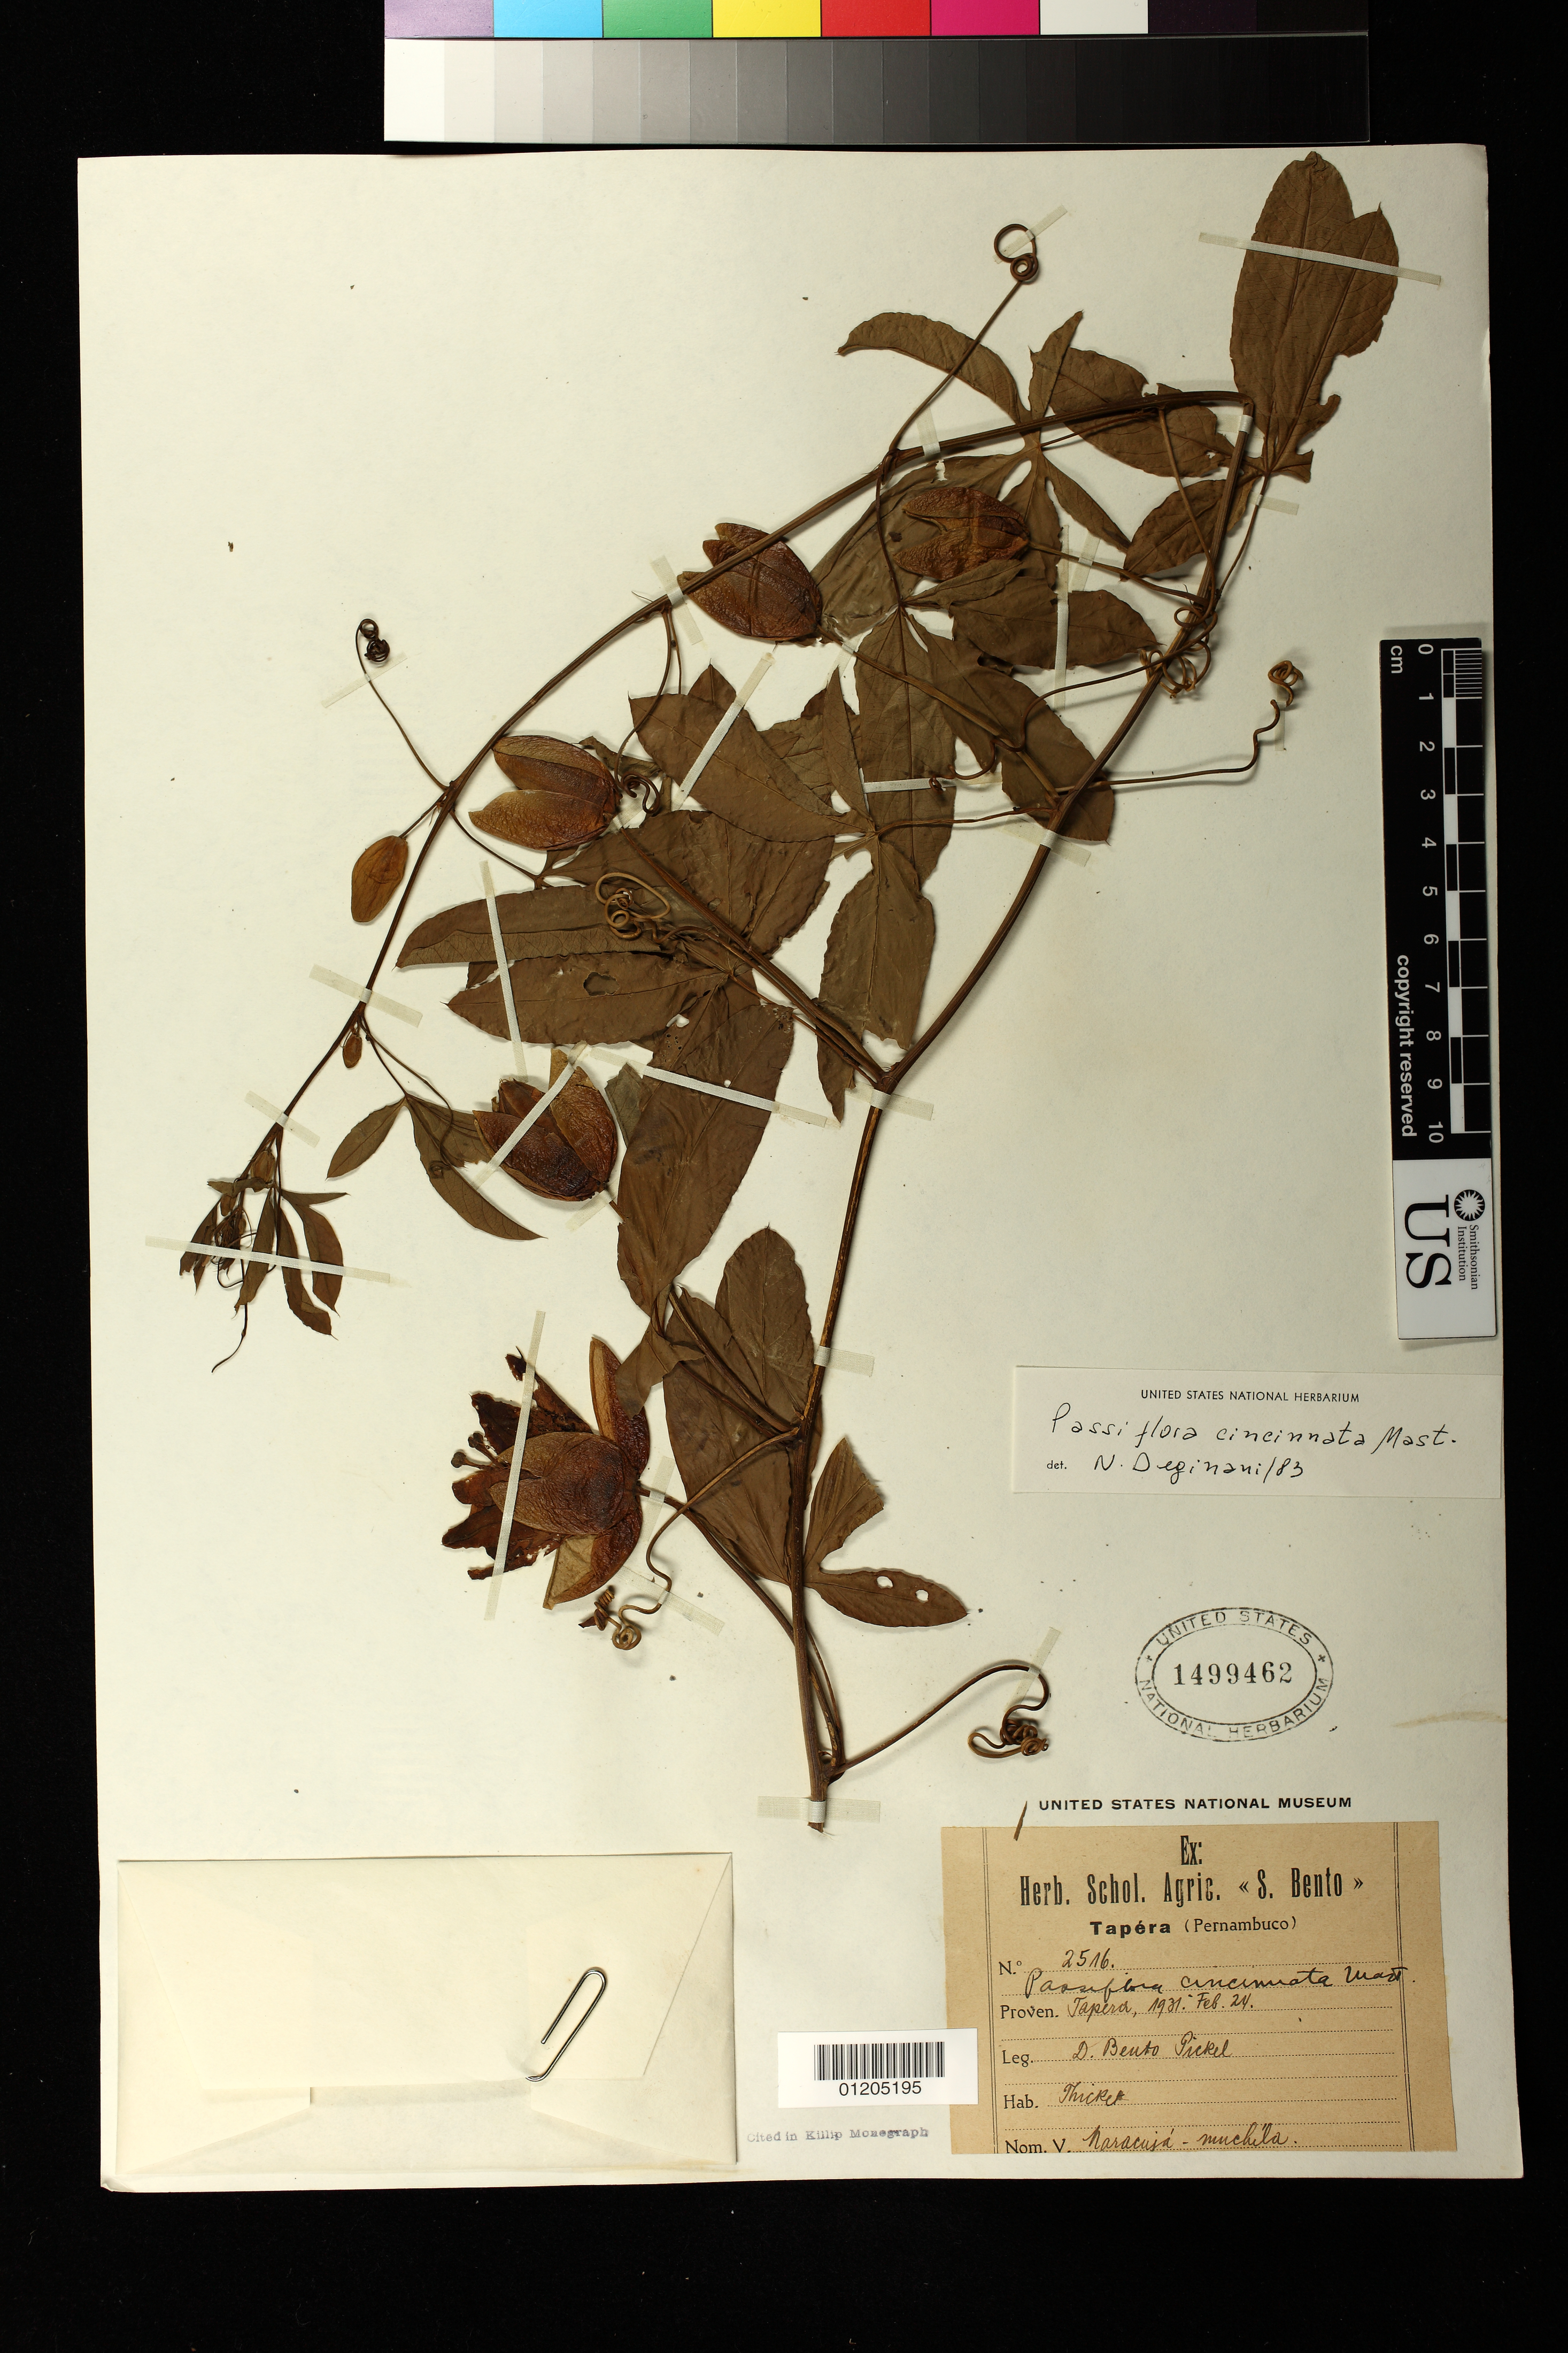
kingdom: Plantae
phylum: Tracheophyta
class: Magnoliopsida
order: Malpighiales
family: Passifloraceae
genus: Passiflora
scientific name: Passiflora cincinnata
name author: Mast.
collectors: B. J. Pickel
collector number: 2516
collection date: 1931-02-24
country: Brazil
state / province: Pernambuco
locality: Tapera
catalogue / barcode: US 1499462